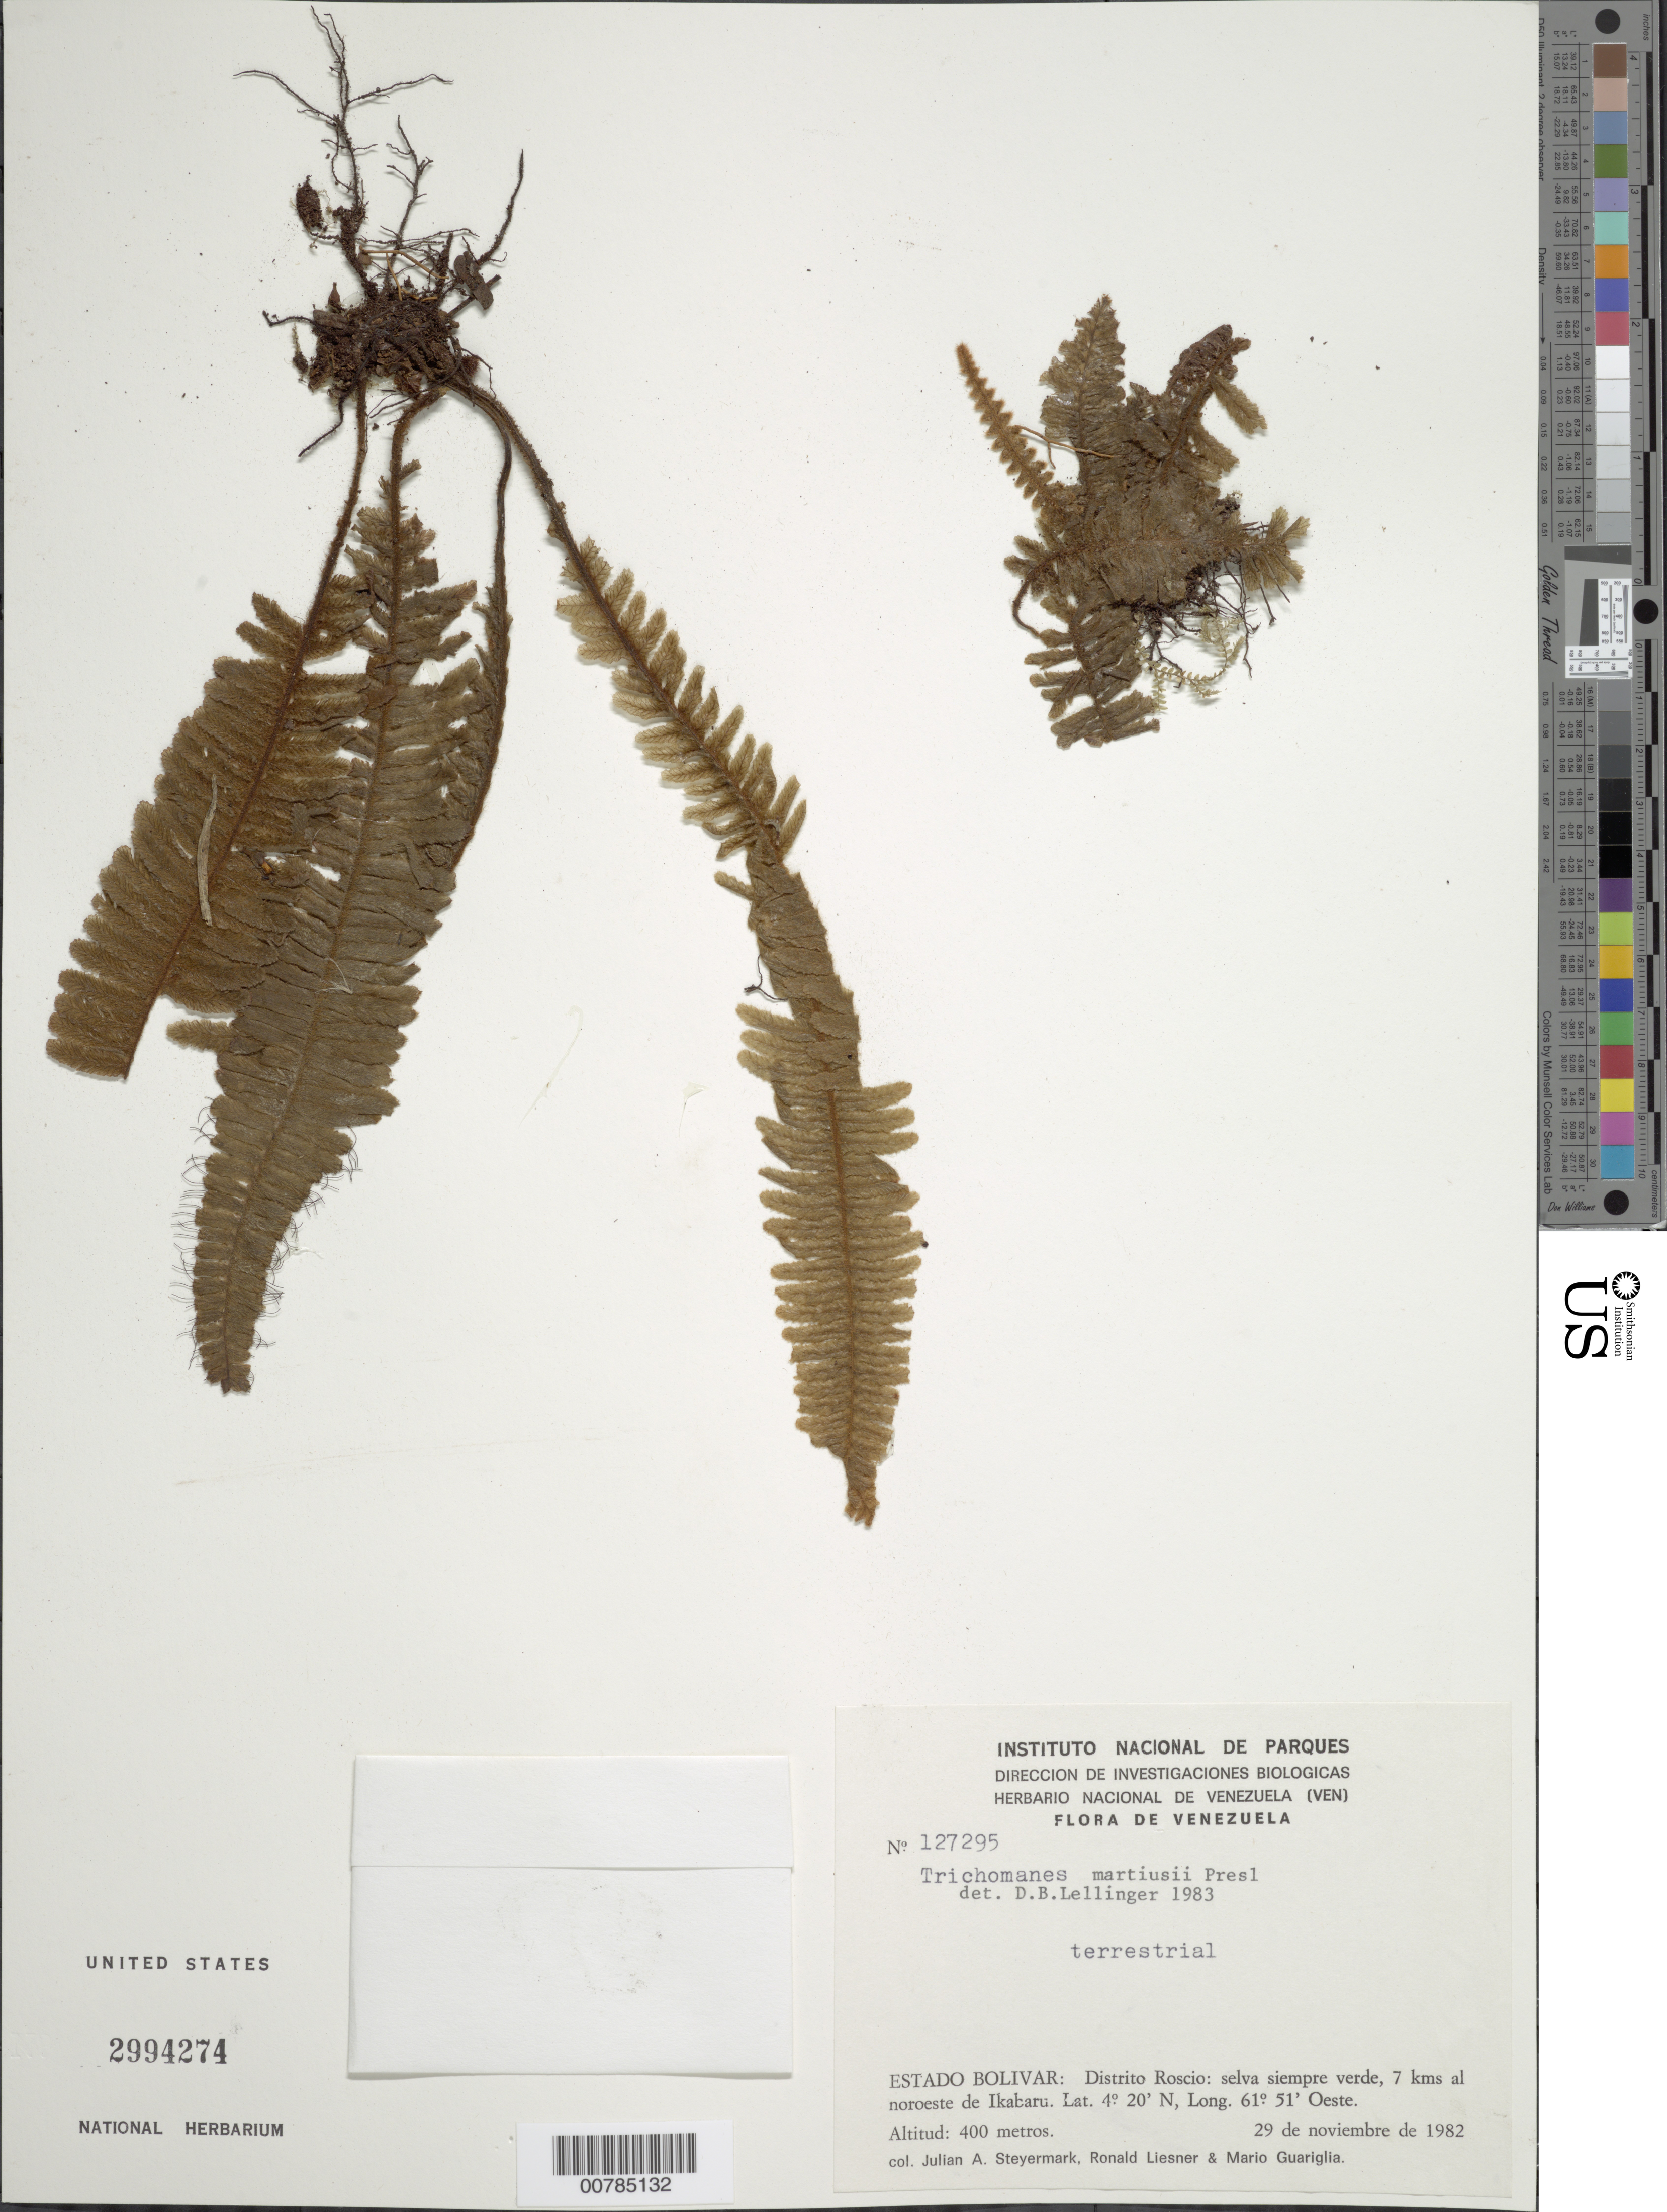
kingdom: Plantae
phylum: Tracheophyta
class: Polypodiopsida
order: Hymenophyllales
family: Hymenophyllaceae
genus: Trichomanes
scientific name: Trichomanes martiusii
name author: C. Presl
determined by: Lellinger, David B., (BOT), Smithsonian Institution - National Museum of Natural History (UNITED STATES)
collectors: J. Steyermark, R. L. Liesner & M. Guariglia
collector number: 127295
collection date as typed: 29-Nov-82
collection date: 1982-11-29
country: Venezuela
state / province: Bolívar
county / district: Roscio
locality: Ikabaru, 7 km al noroeste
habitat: Selva siempre verde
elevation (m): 400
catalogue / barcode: US 2994274